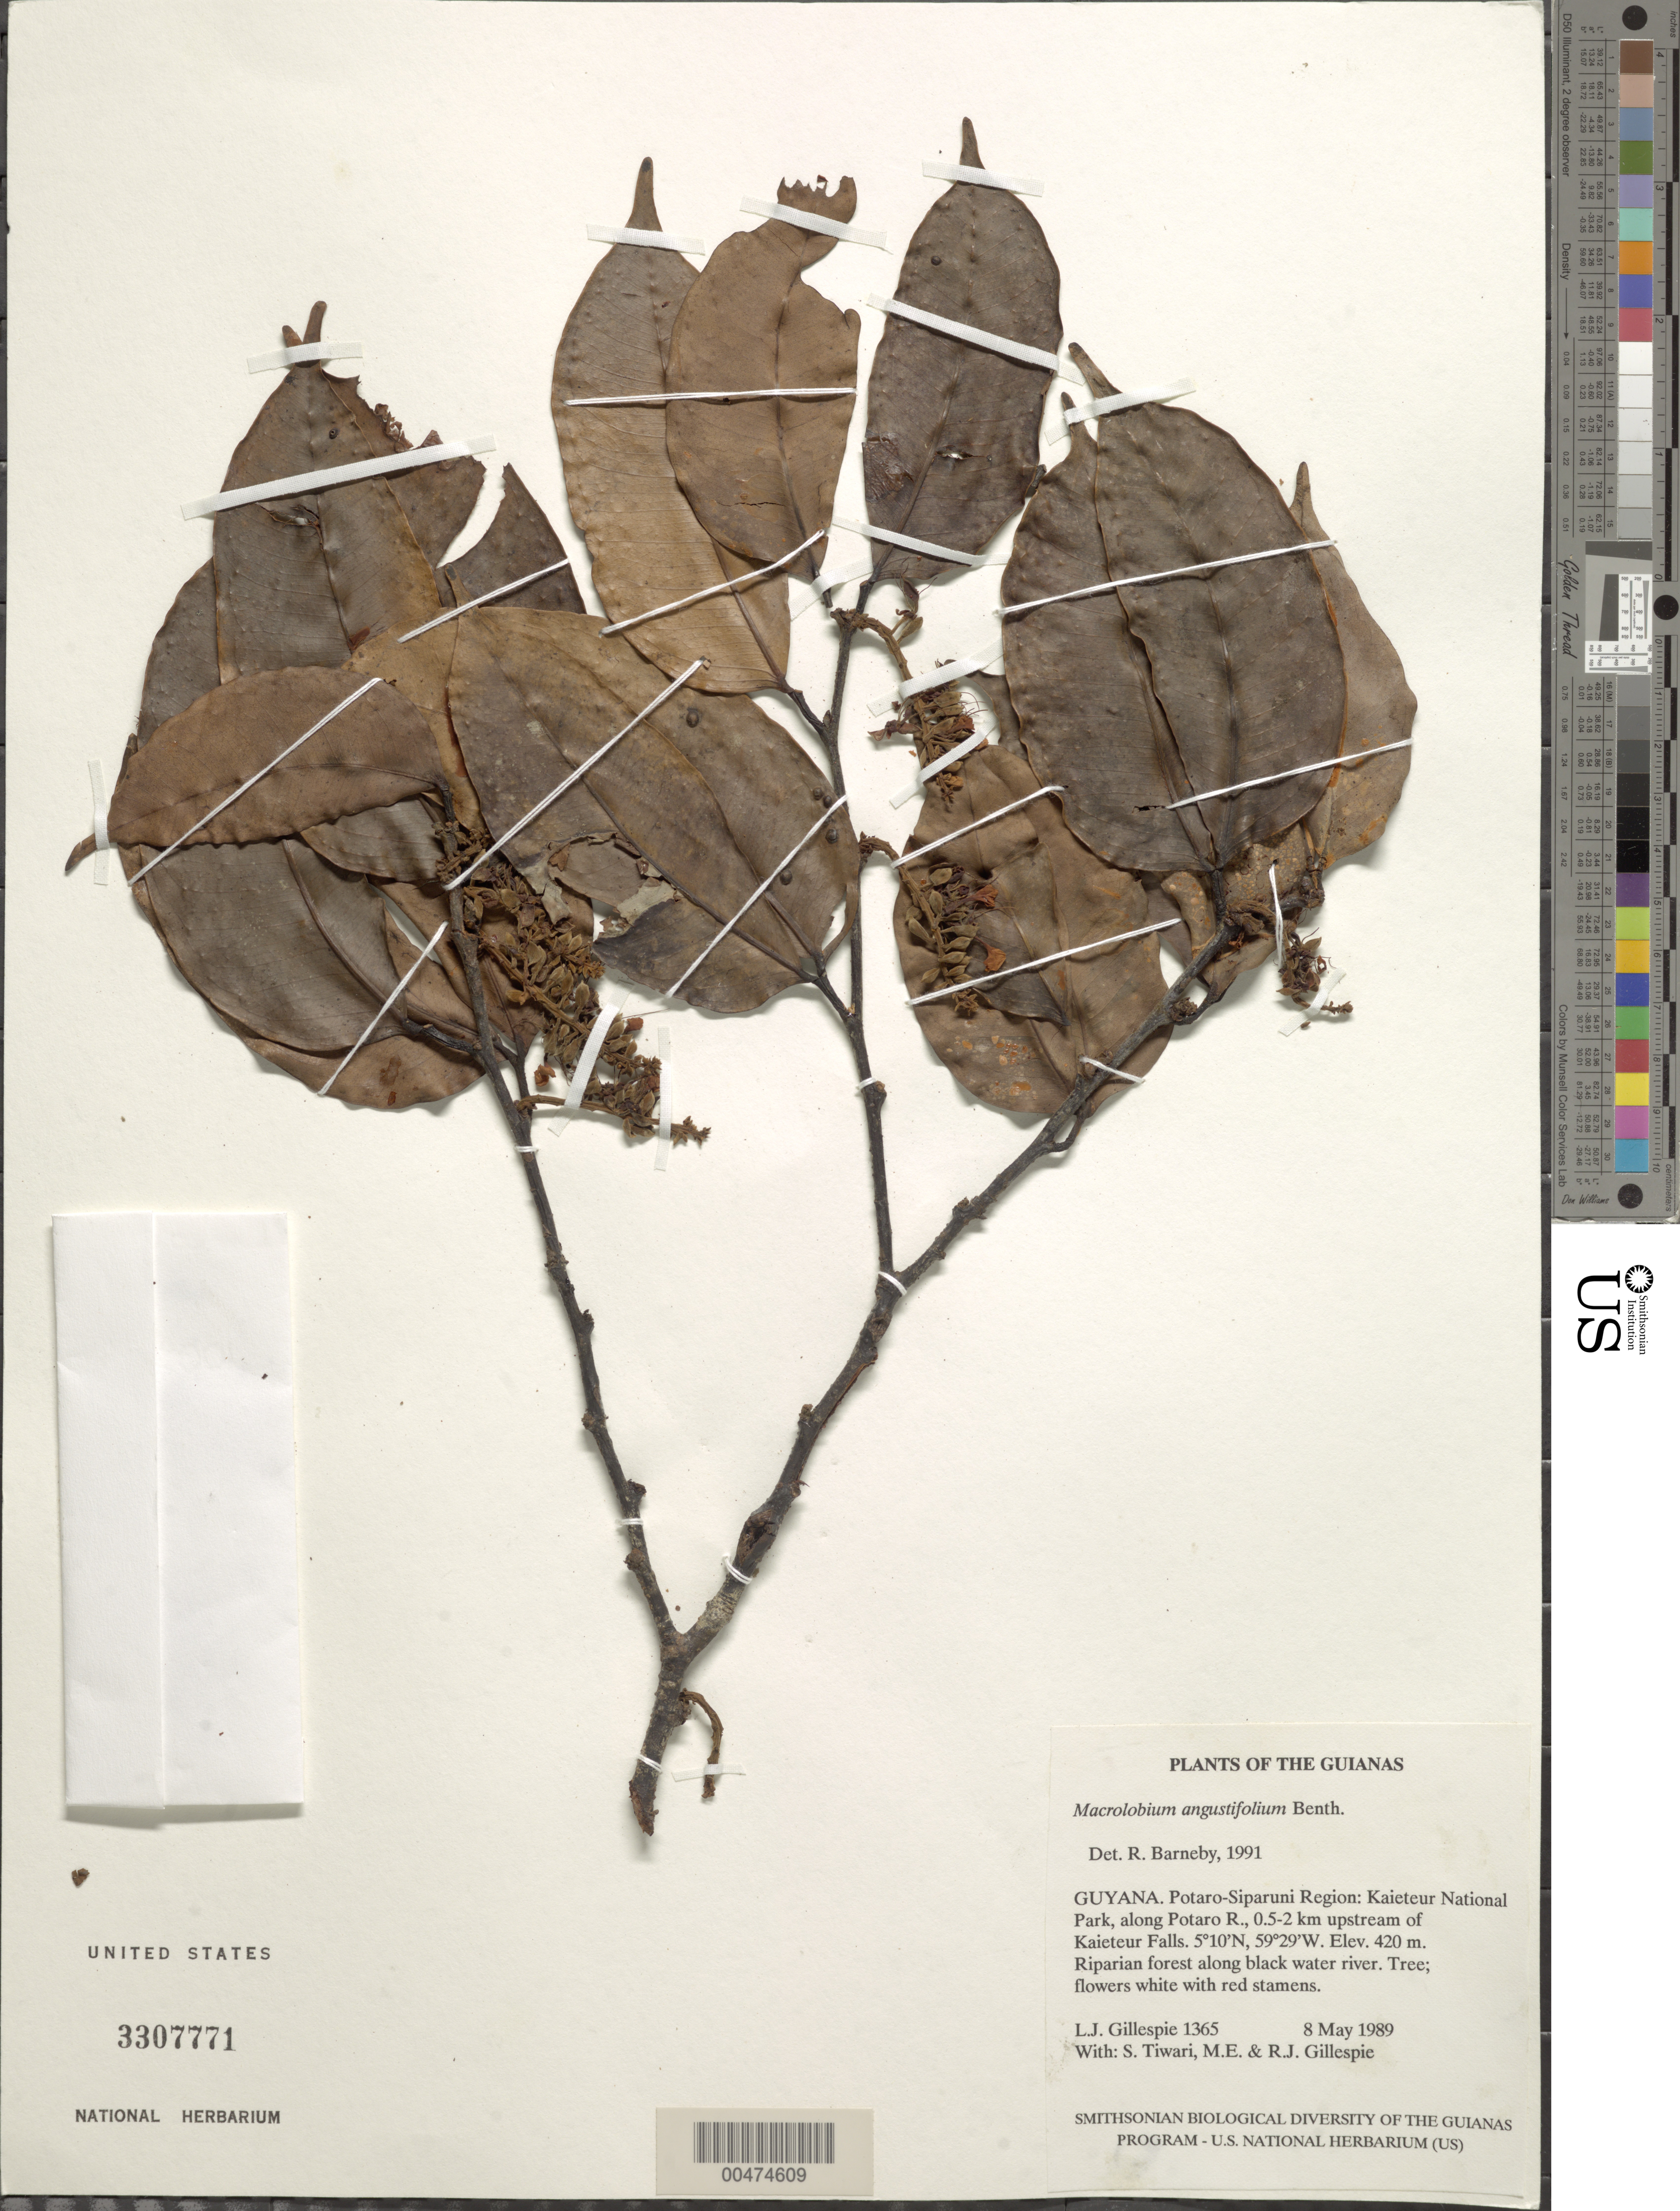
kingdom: Plantae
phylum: Tracheophyta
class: Magnoliopsida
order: Fabales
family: Fabaceae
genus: Macrolobium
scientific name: Macrolobium angustifolium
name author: (Benth.) R.S. Cowan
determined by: Barneby, Rupert C., (NY)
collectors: L. J. Gillespie, S. Tiwari, M. Gillespie & R. Gillespie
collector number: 1365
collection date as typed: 8 May 1989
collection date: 1989-05-08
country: Guyana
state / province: Potaro-Siparuni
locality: Kaieteur National Park, along Potaro R., 0.5-2 km upstream of Kaieteur Falls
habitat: Riparian forest along black water river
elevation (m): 420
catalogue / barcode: US 3307771